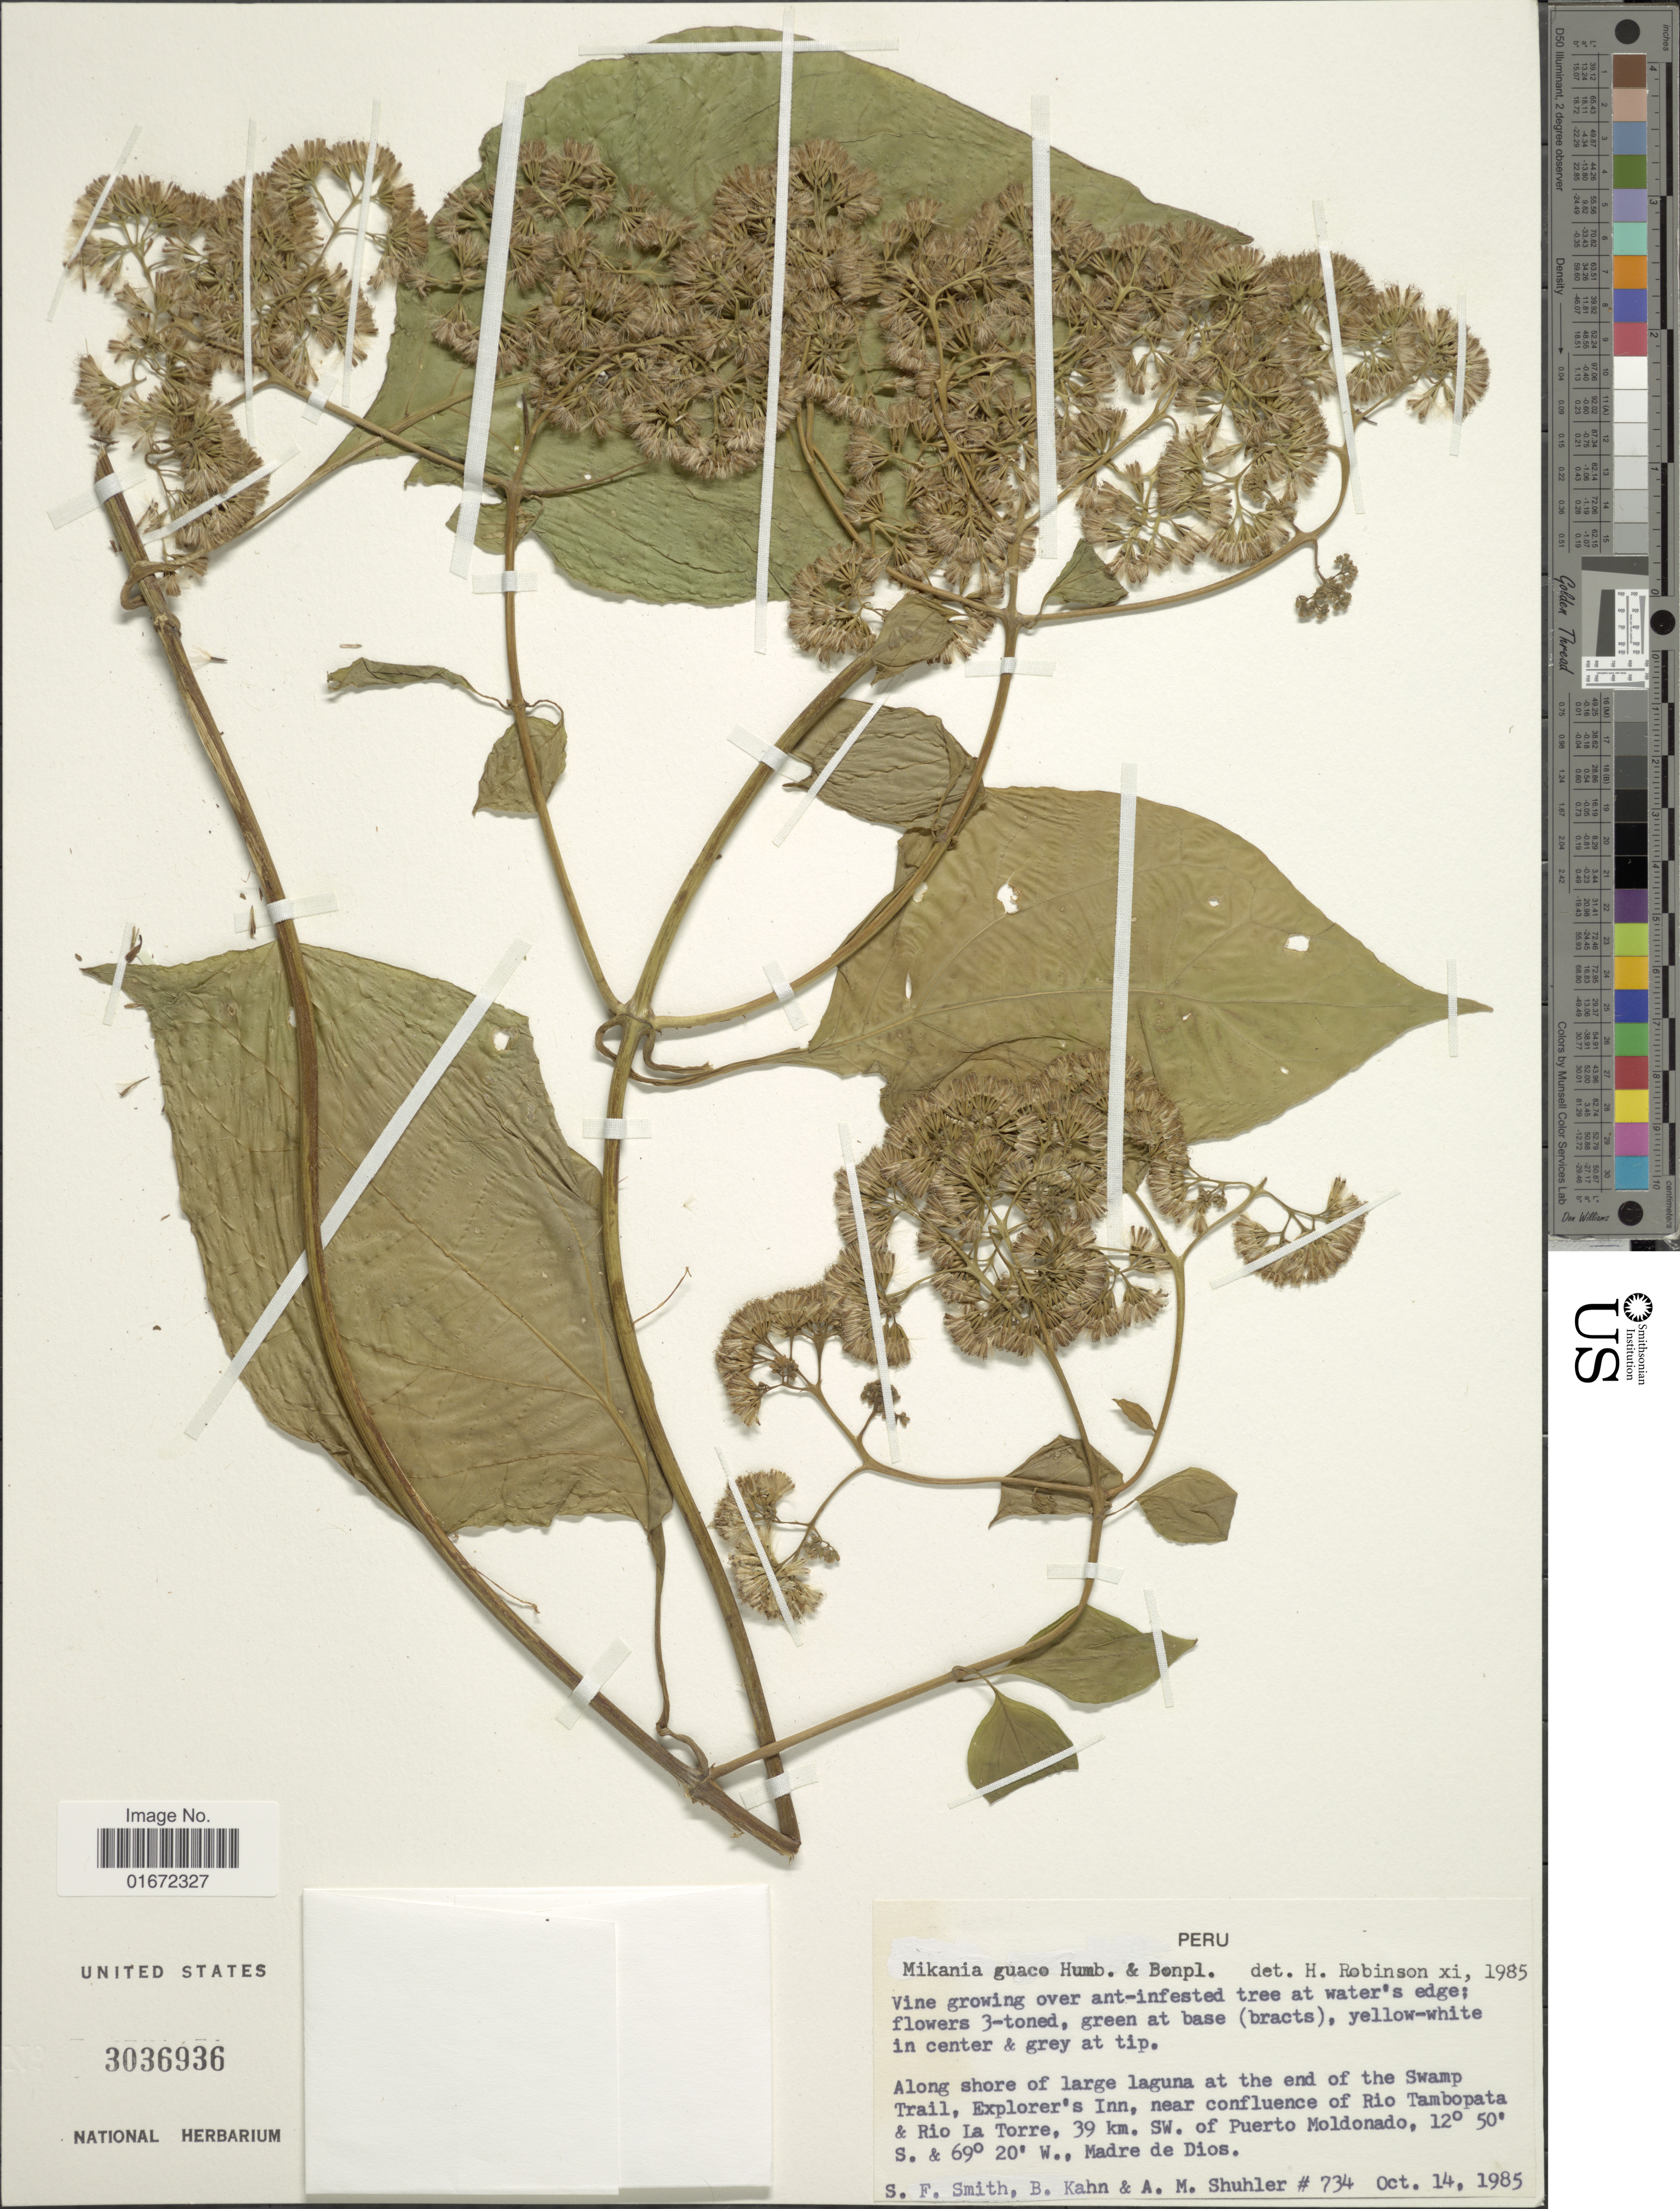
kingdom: Plantae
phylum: Tracheophyta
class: Magnoliopsida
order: Asterales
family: Asteraceae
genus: Mikania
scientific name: Mikania guaco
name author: Humb. & Bonpl.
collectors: S.F. Smith, B. Kahn & A. Shuhler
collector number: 734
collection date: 1985-10-14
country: Peru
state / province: Madre de Dios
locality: Along shore of large laguna at the end of the Swamp Trail, Explorer's Inn, near confluence of Rio Tambopata & Rio La Torre, 39 km. SW. of Puerto Moldonado, Madre de Dios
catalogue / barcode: US 3036936